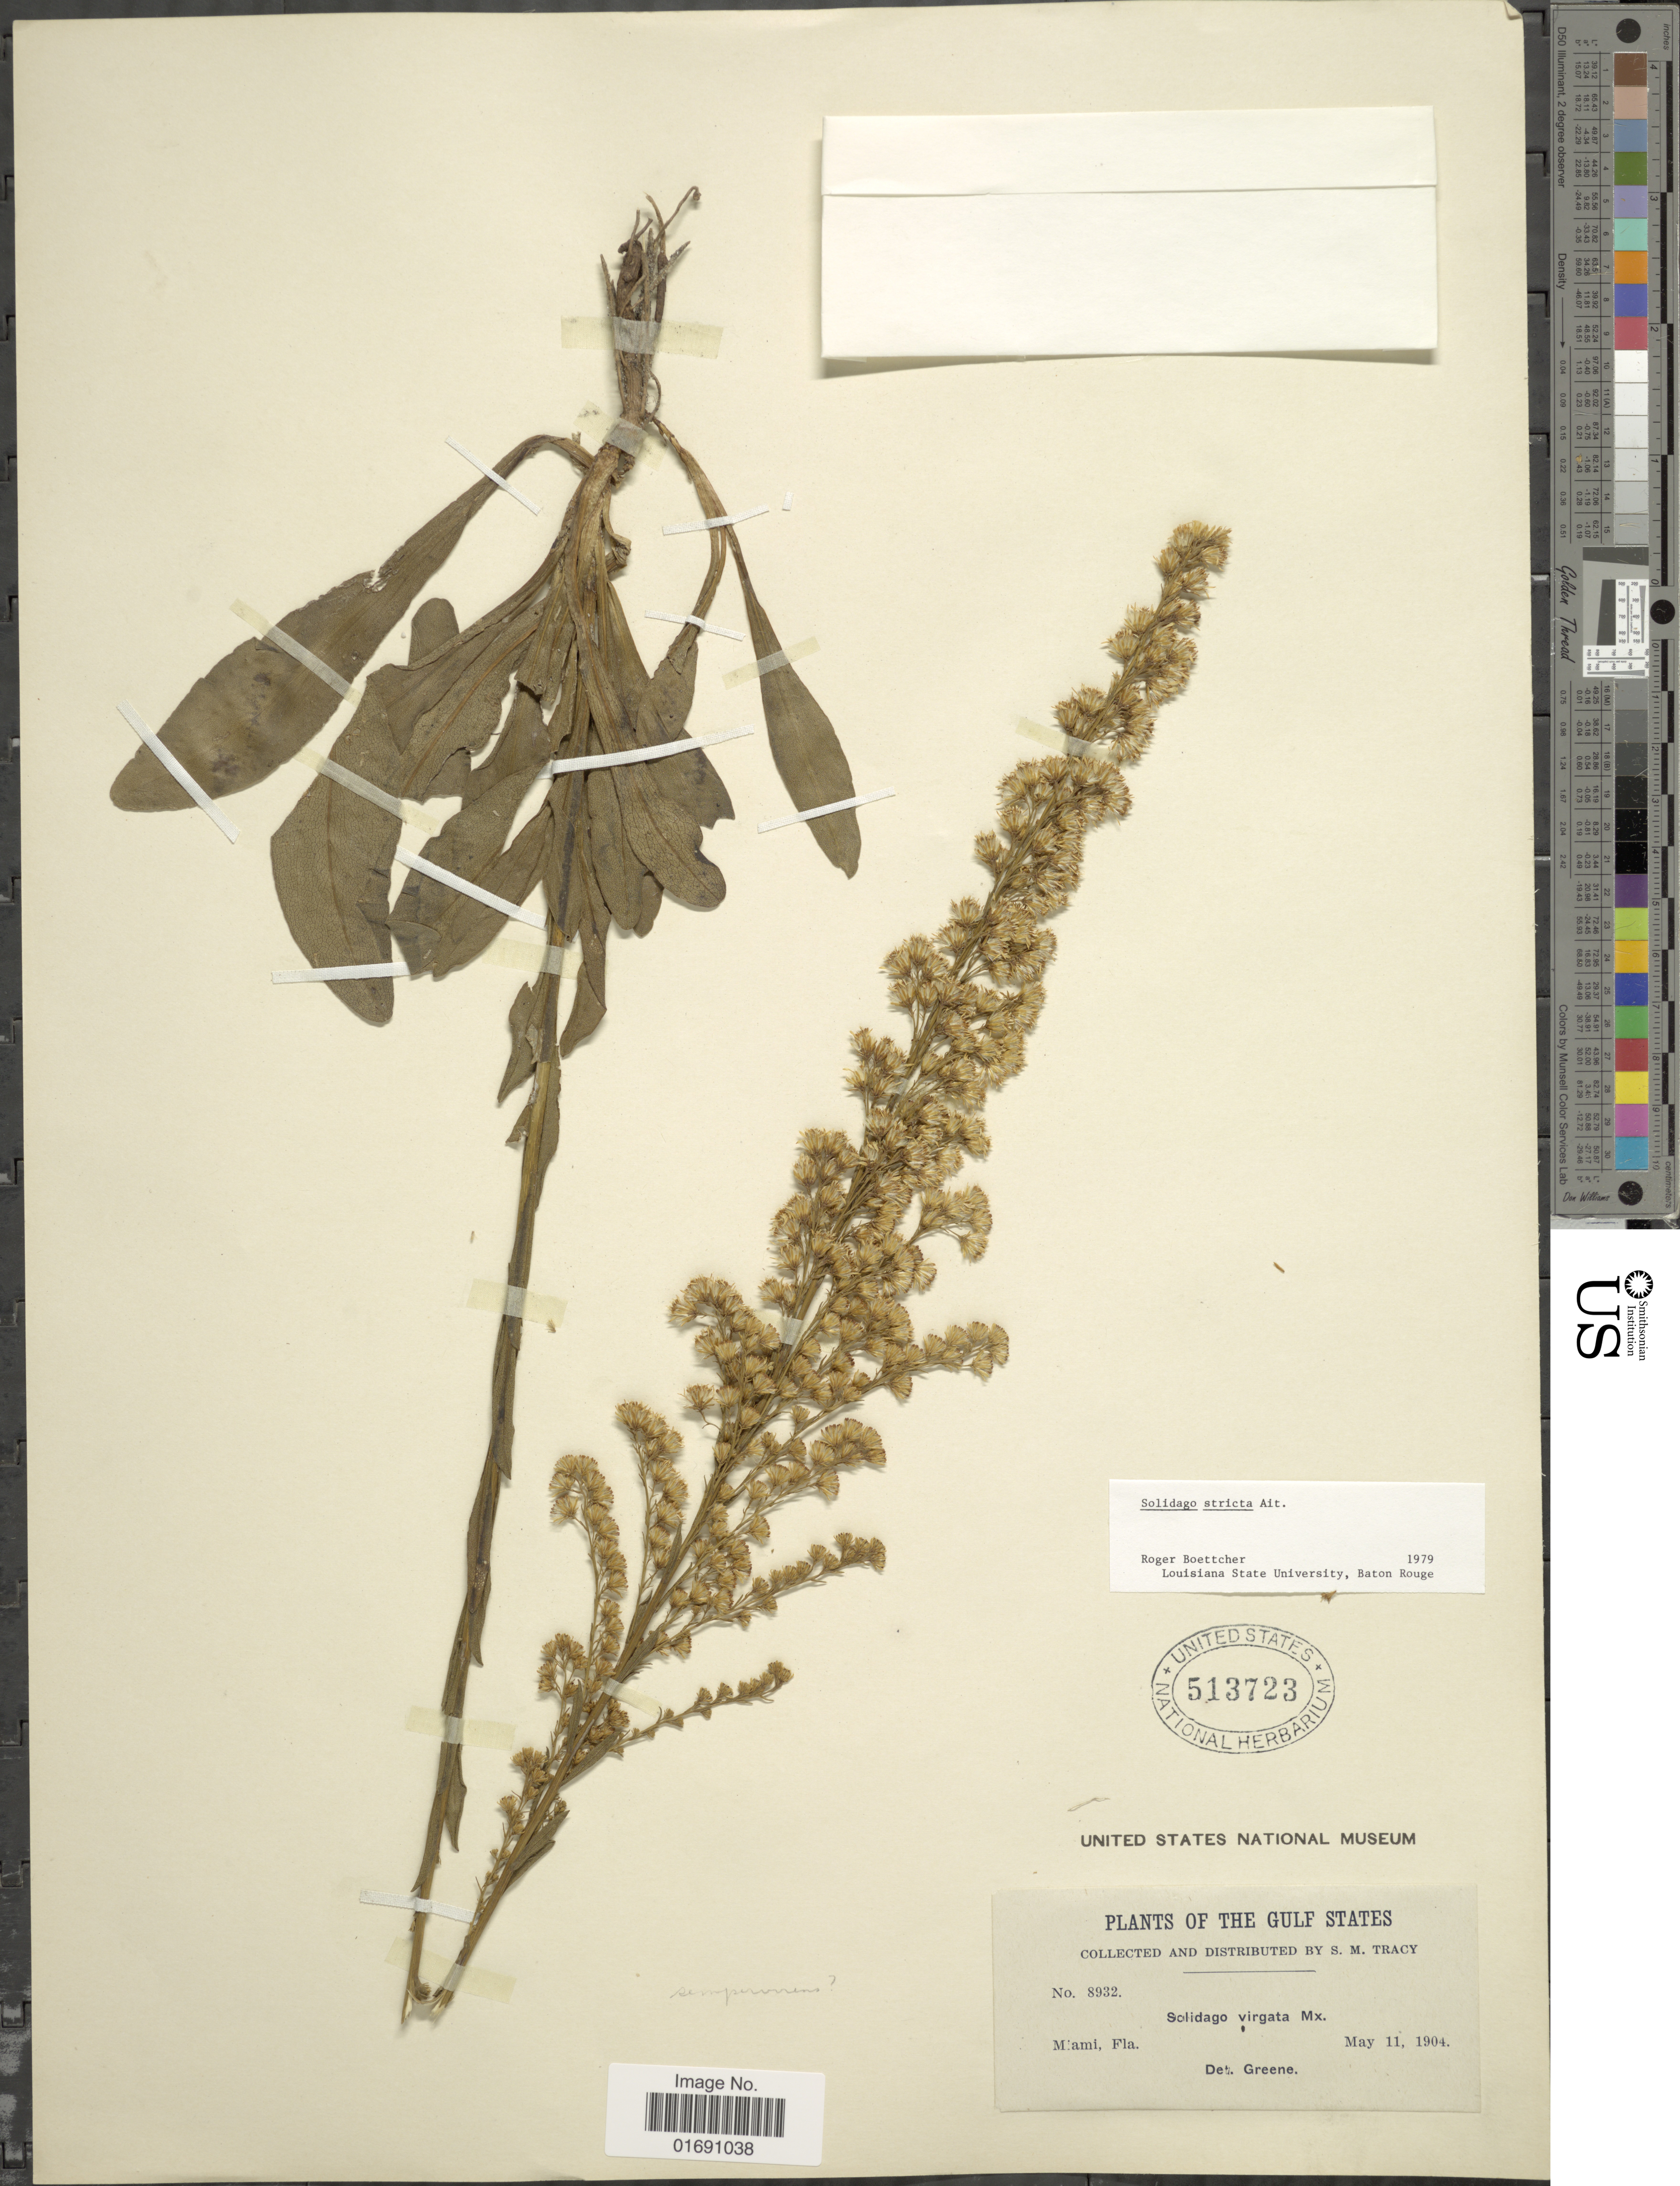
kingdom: Plantae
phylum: Tracheophyta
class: Magnoliopsida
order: Asterales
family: Asteraceae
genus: Solidago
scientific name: Solidago stricta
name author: Aiton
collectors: S. M. Tracy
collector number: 8932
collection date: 1904-05-11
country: United States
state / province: Florida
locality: The Gulf States, Miami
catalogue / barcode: US 513723